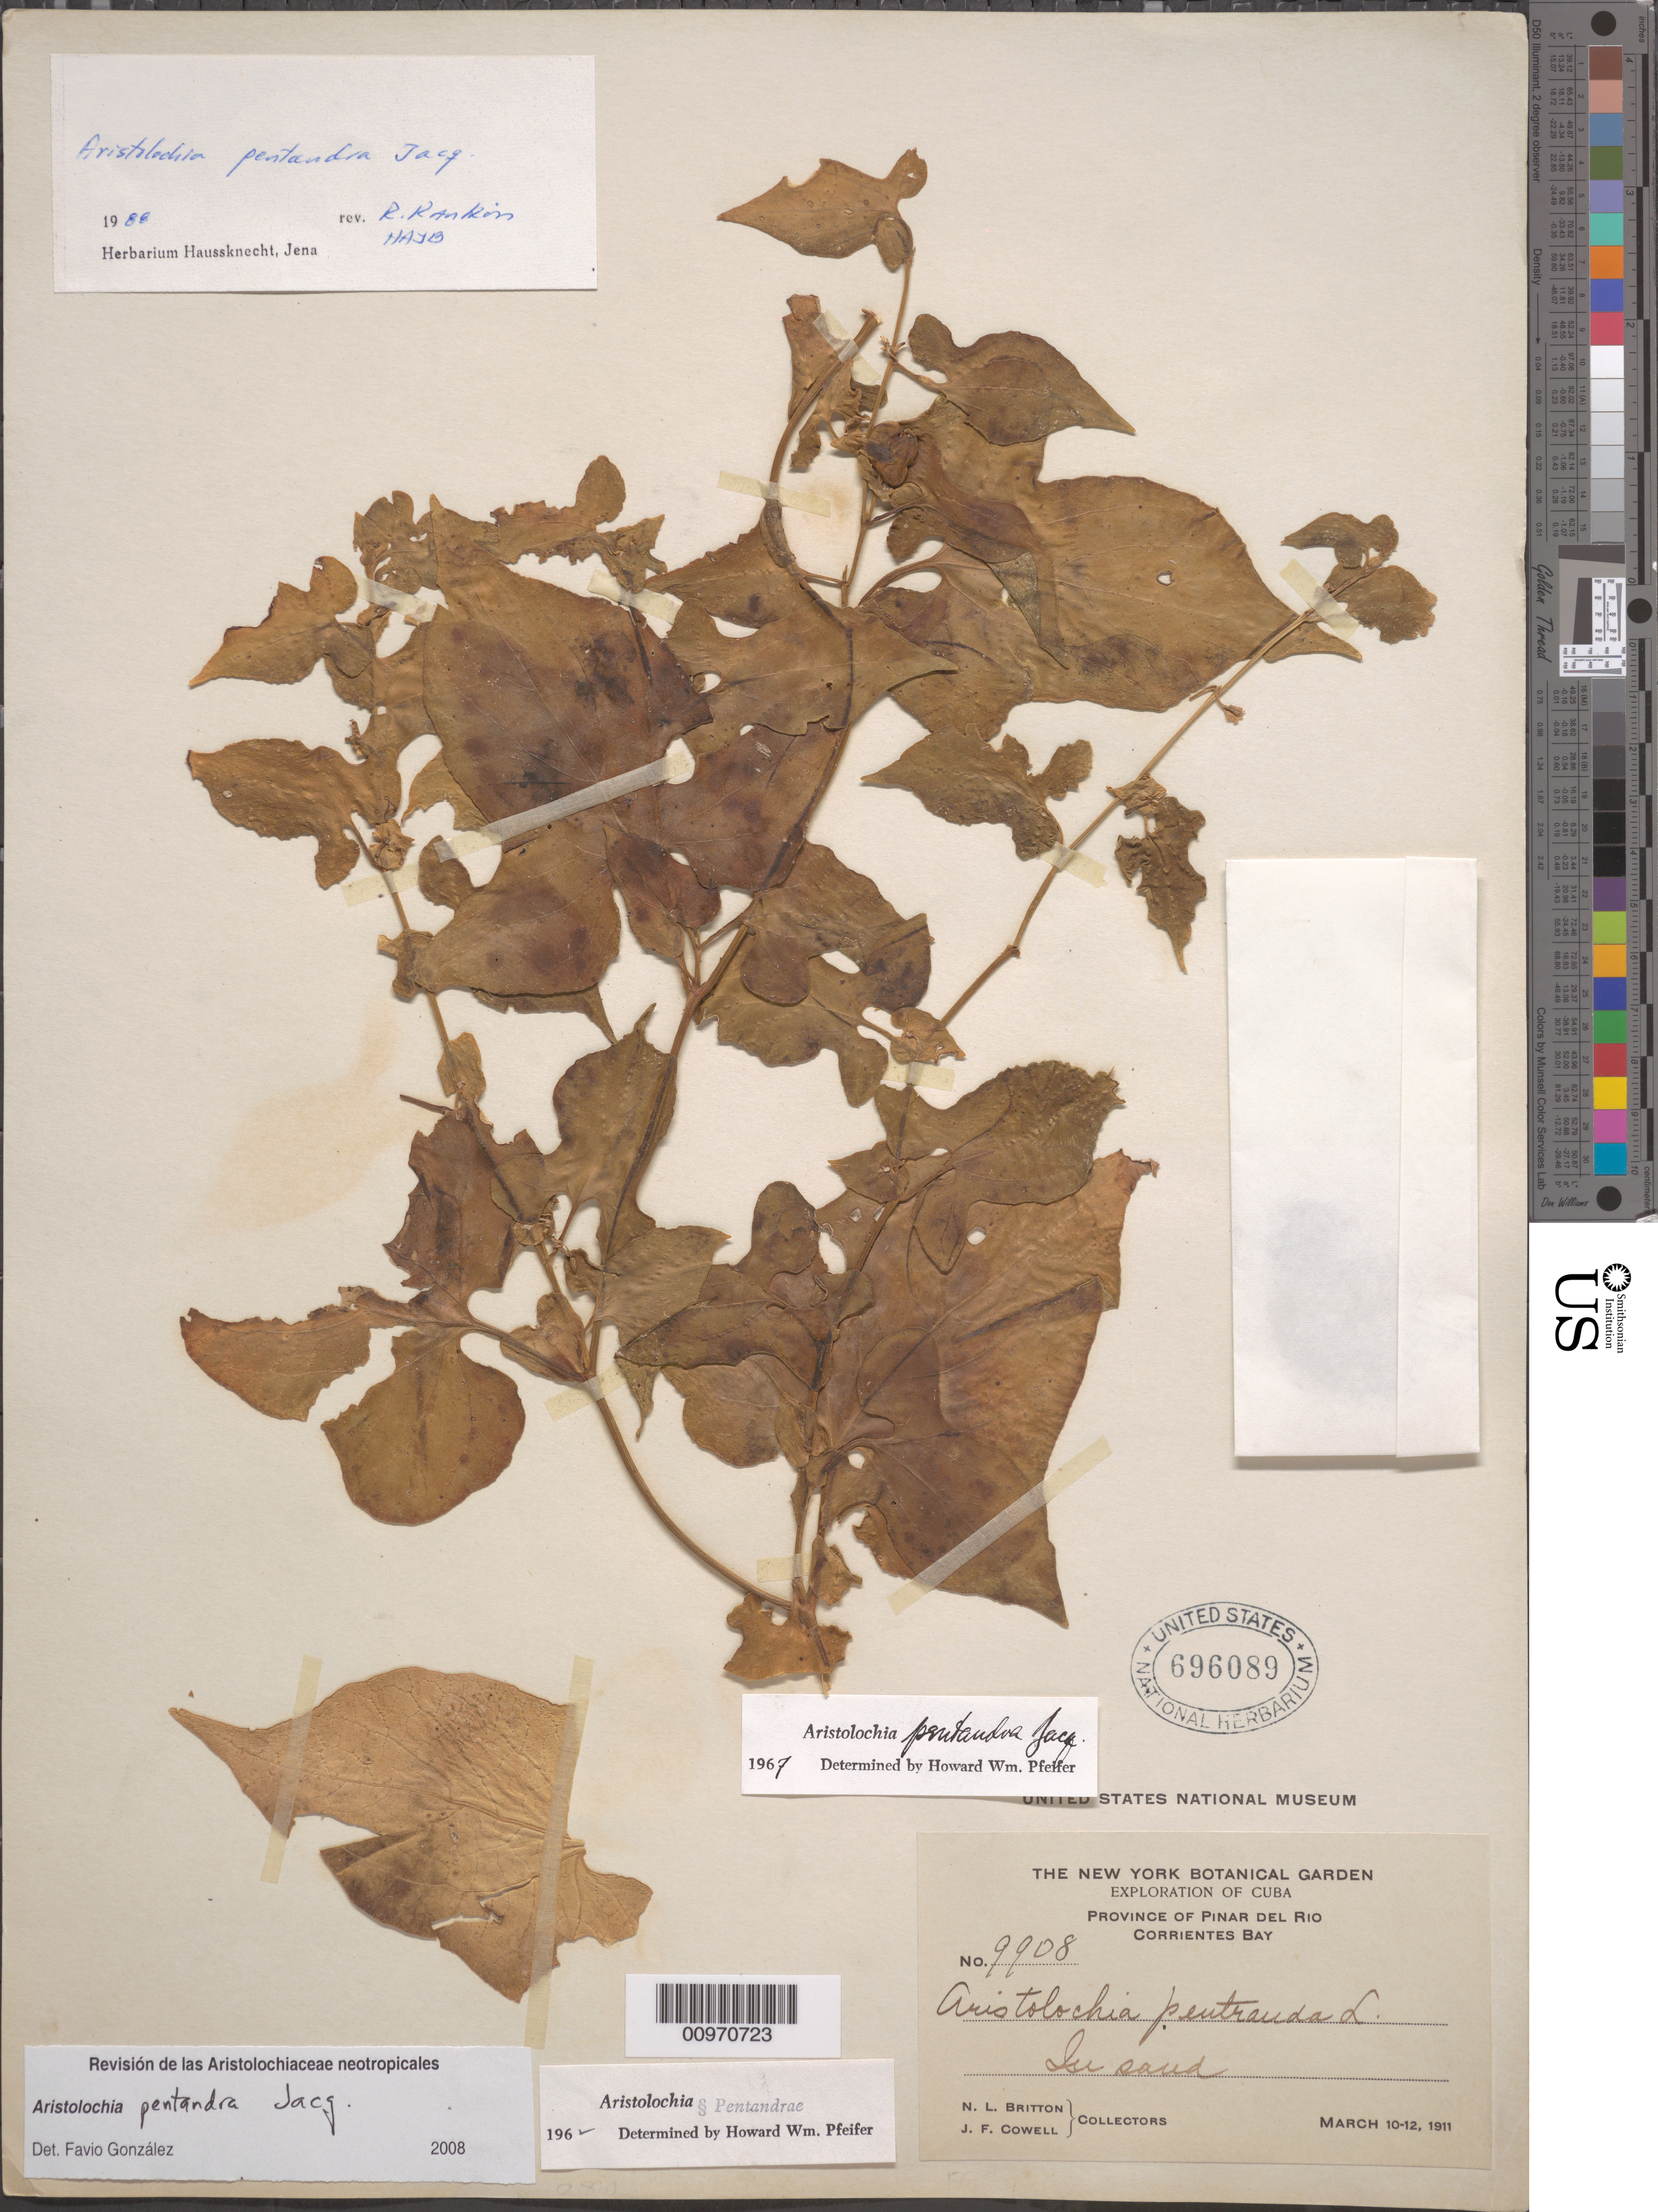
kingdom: Plantae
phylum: Tracheophyta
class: Magnoliopsida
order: Piperales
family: Aristolochiaceae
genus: Aristolochia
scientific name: Aristolochia pentandra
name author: Sessé & Moc.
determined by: Gonzalez, F.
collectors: N. Britton & J. F. Cowell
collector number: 9908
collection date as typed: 10 Mar 1911 to 12 Mar 1911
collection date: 1911-03-10/1911-03-12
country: Cuba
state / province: Pinar del Rio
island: Cuba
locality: Corrientes Bay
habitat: In sand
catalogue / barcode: US 696089